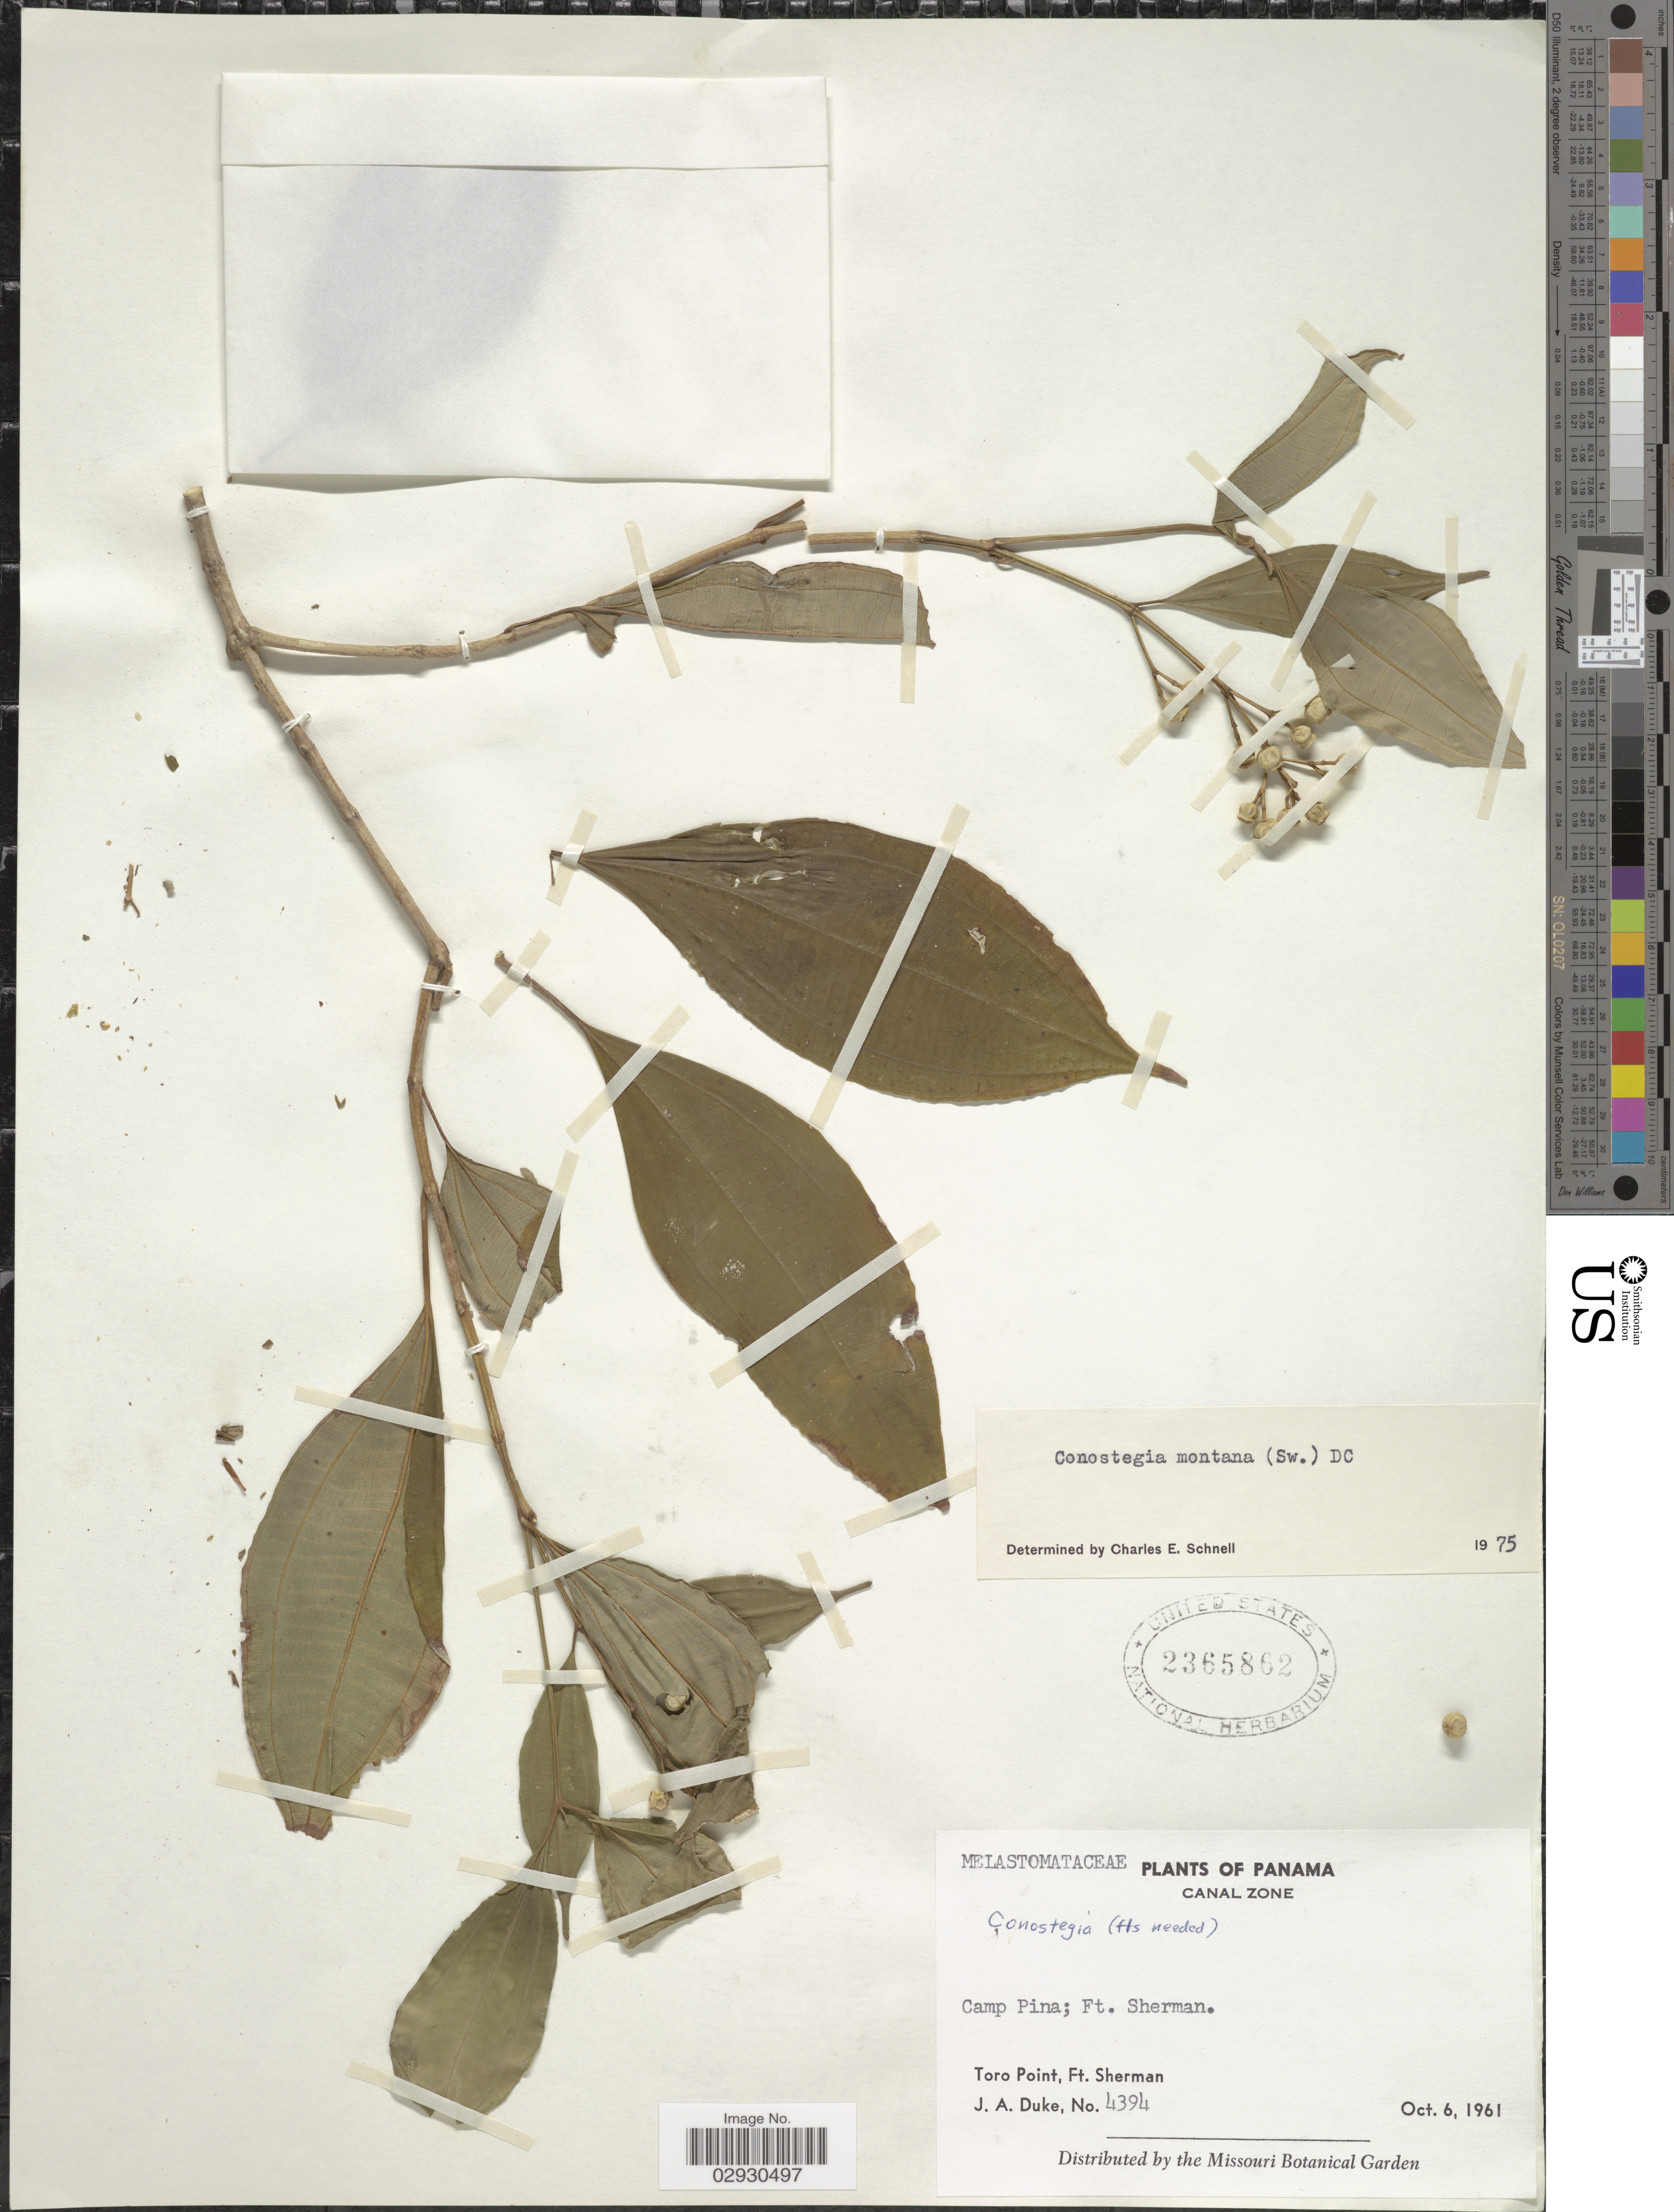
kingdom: Plantae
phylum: Tracheophyta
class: Magnoliopsida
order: Myrtales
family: Melastomataceae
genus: Conostegia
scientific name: Conostegia montana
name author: (Sw.) D. Don ex DC.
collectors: J. A. Duke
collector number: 4394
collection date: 1961-10-06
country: Panama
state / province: Colón / Panamá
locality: Canal Zone, Camp Pina, Ft. Sherman, Toro Point, Ft. Sherman.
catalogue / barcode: US 2365862